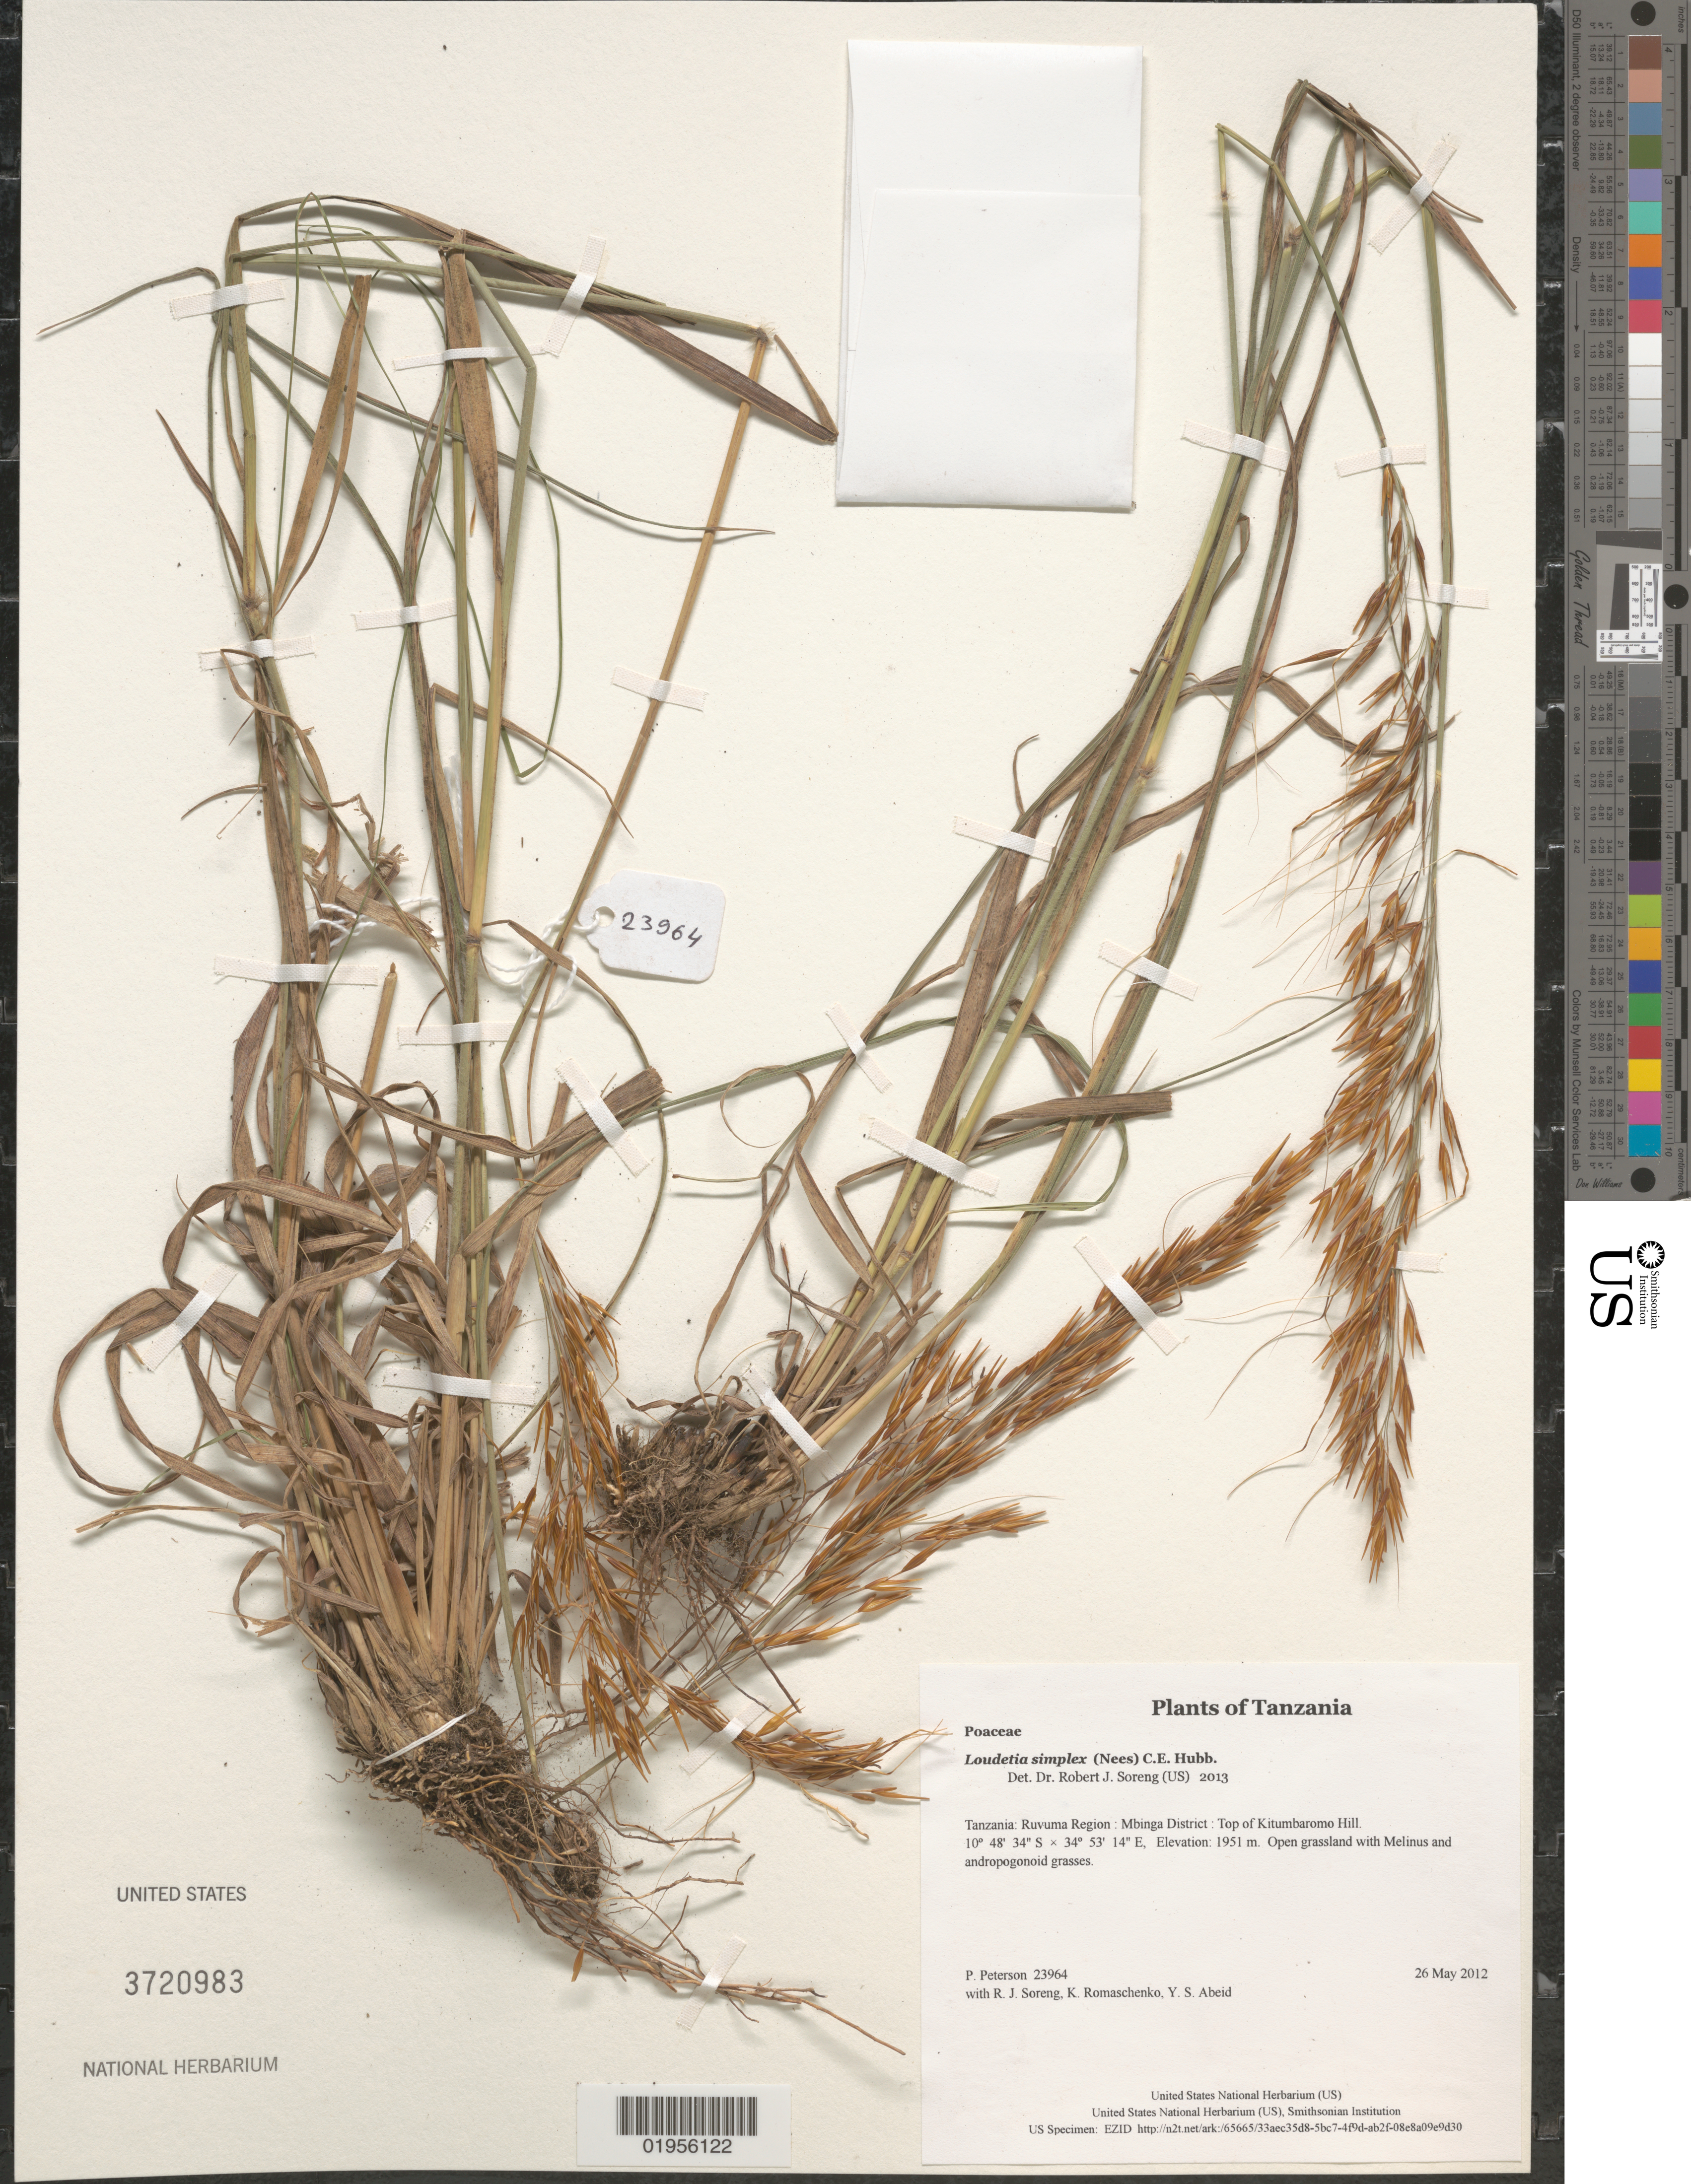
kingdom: Plantae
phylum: Tracheophyta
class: Liliopsida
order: Poales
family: Poaceae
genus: Loudetia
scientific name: Loudetia simplex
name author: (Nees) C.E. Hubb.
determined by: Soreng, Robert J., Research Associate (BOT), Smithsonian Institution - National Museum of Natural History (UNITED STATES)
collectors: P. M. Peterson, R. J. Soreng, K. Romaschenko & Y. Abeid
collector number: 23964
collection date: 2012-05-26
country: Tanzania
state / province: Ruvuma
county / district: Mbinga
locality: Top of Kitumbaromo Hill.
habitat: Open grassland with Melinus and andropogonoid grasses.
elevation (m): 1951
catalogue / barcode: US 3720983